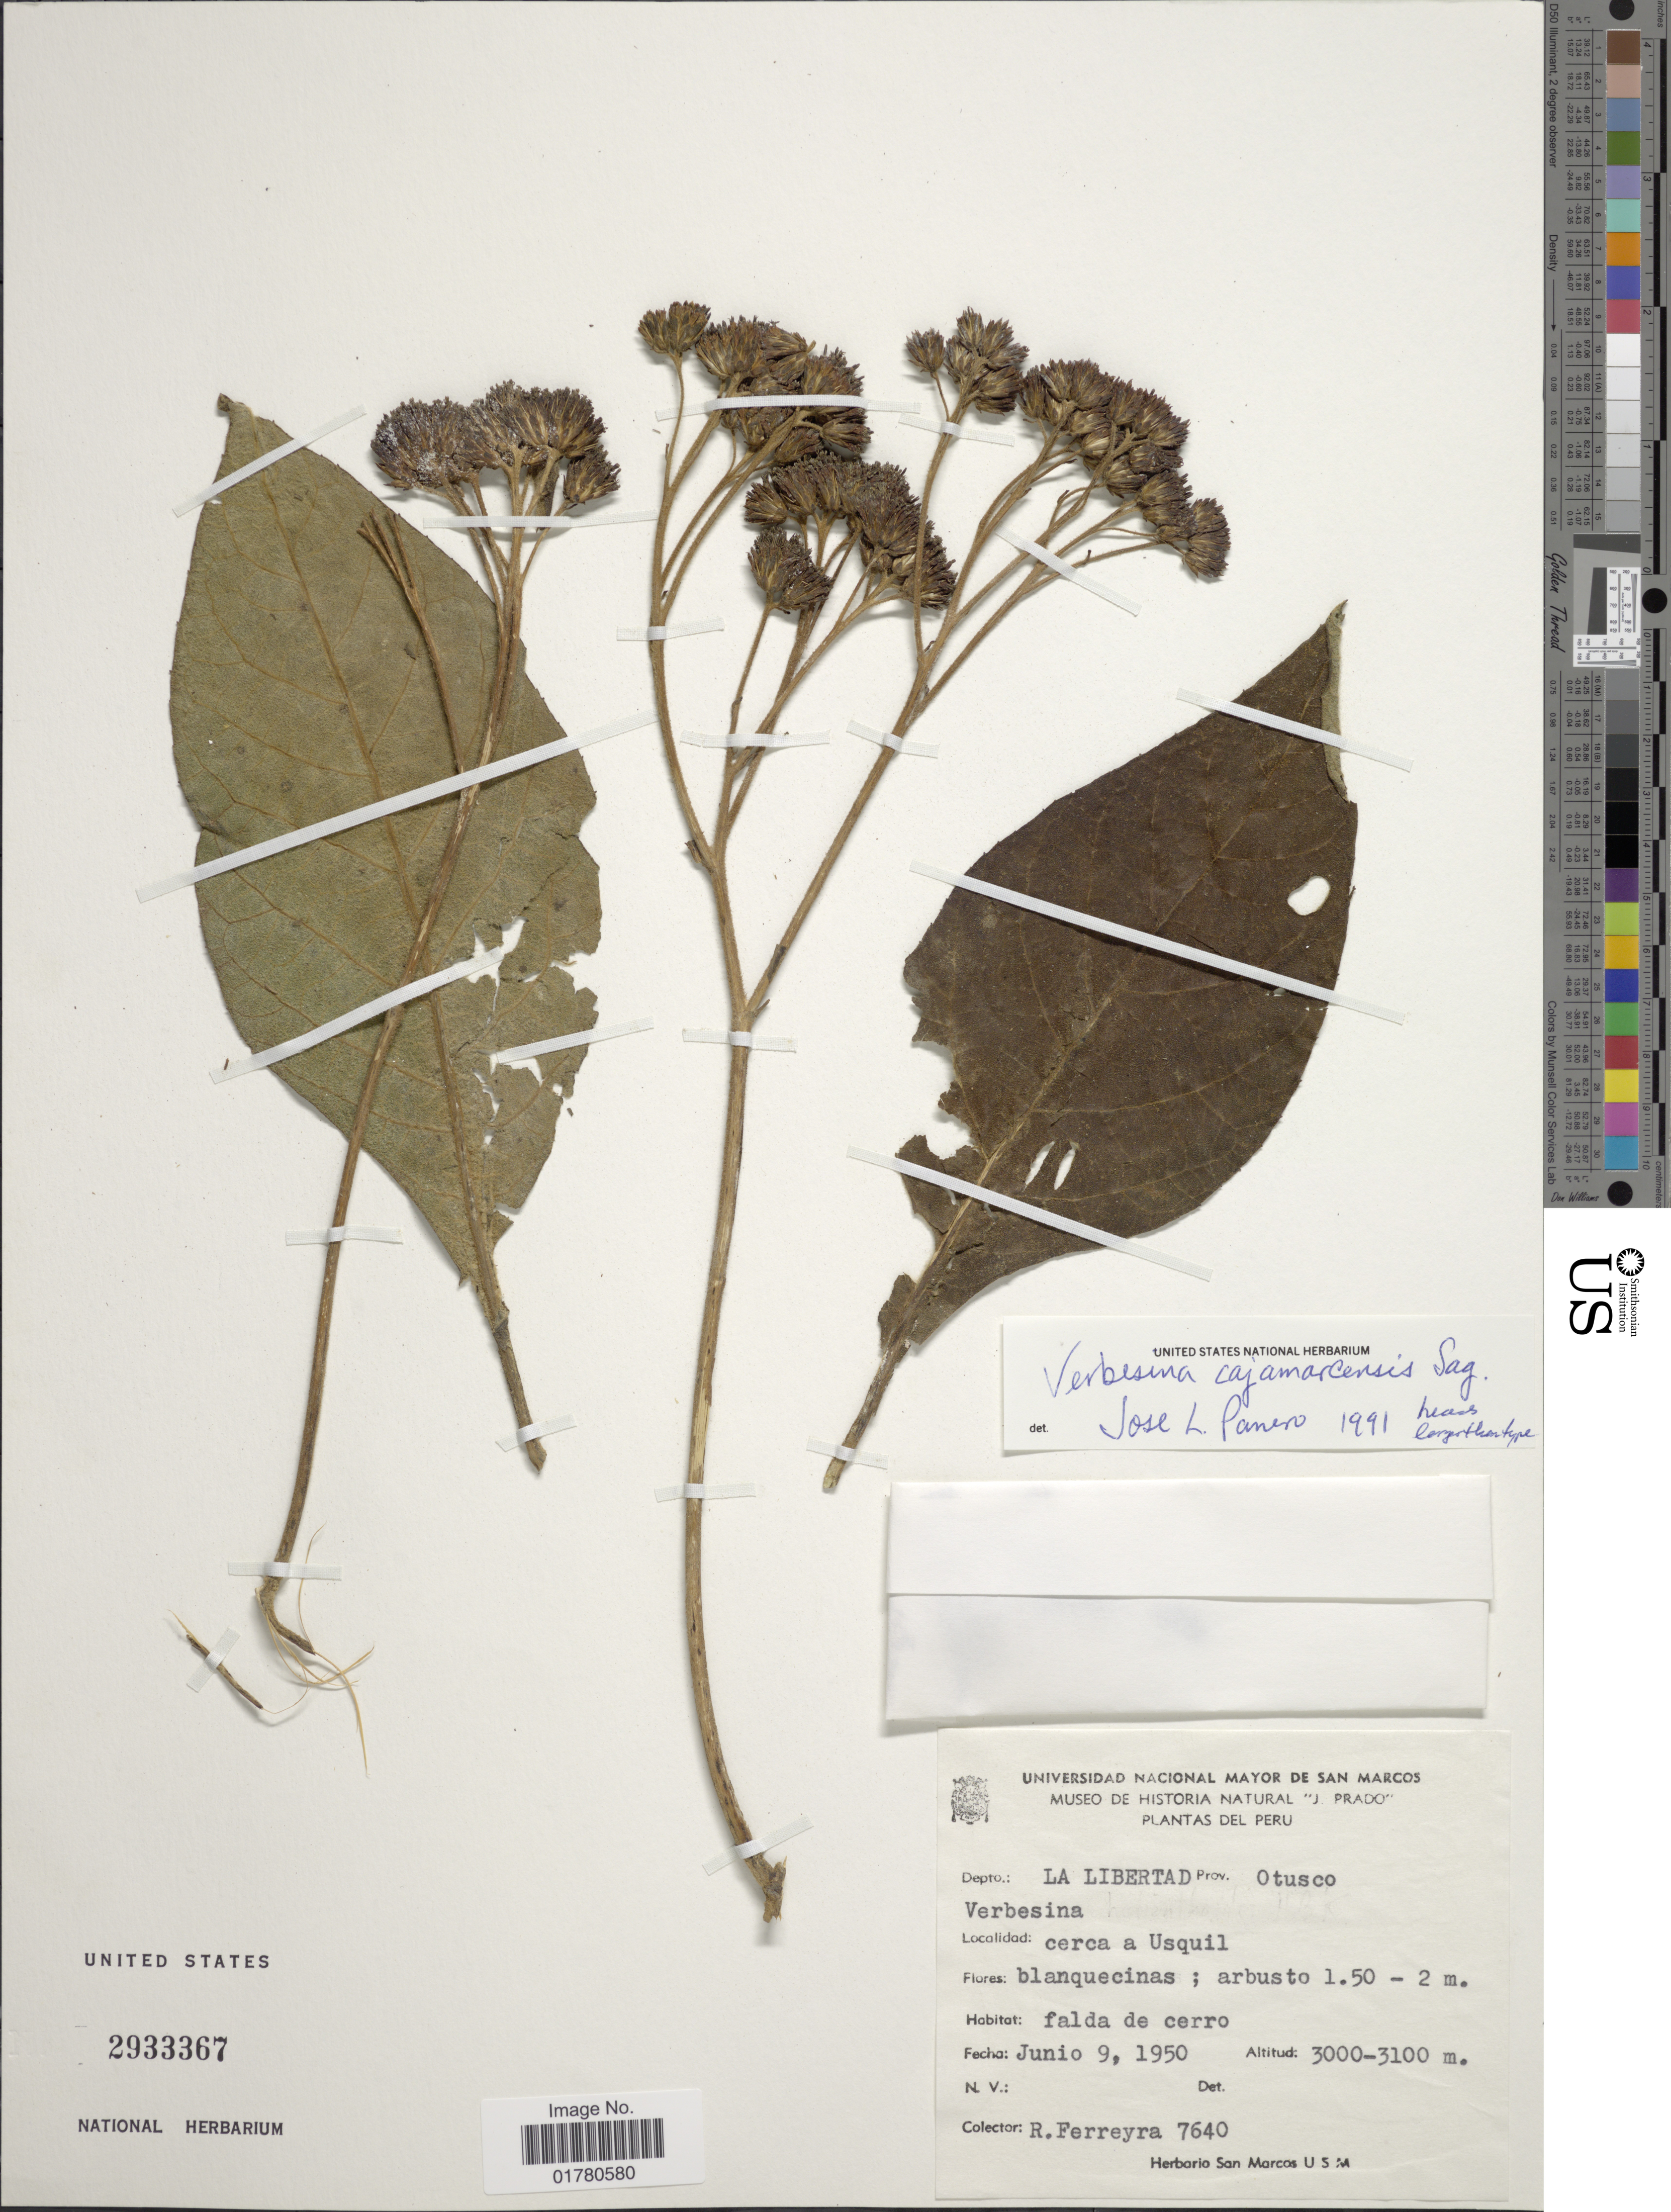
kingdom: Plantae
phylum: Tracheophyta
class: Magnoliopsida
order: Asterales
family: Asteraceae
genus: Verbesina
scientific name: Verbesina cajamarcensis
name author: Sagást.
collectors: R. A. Ferreyra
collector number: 7640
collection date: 1950-06-09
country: Peru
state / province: La Libertad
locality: Depto La Libertad, Prov. Otusco, cerca a Usquil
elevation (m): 3000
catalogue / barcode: US 2933367